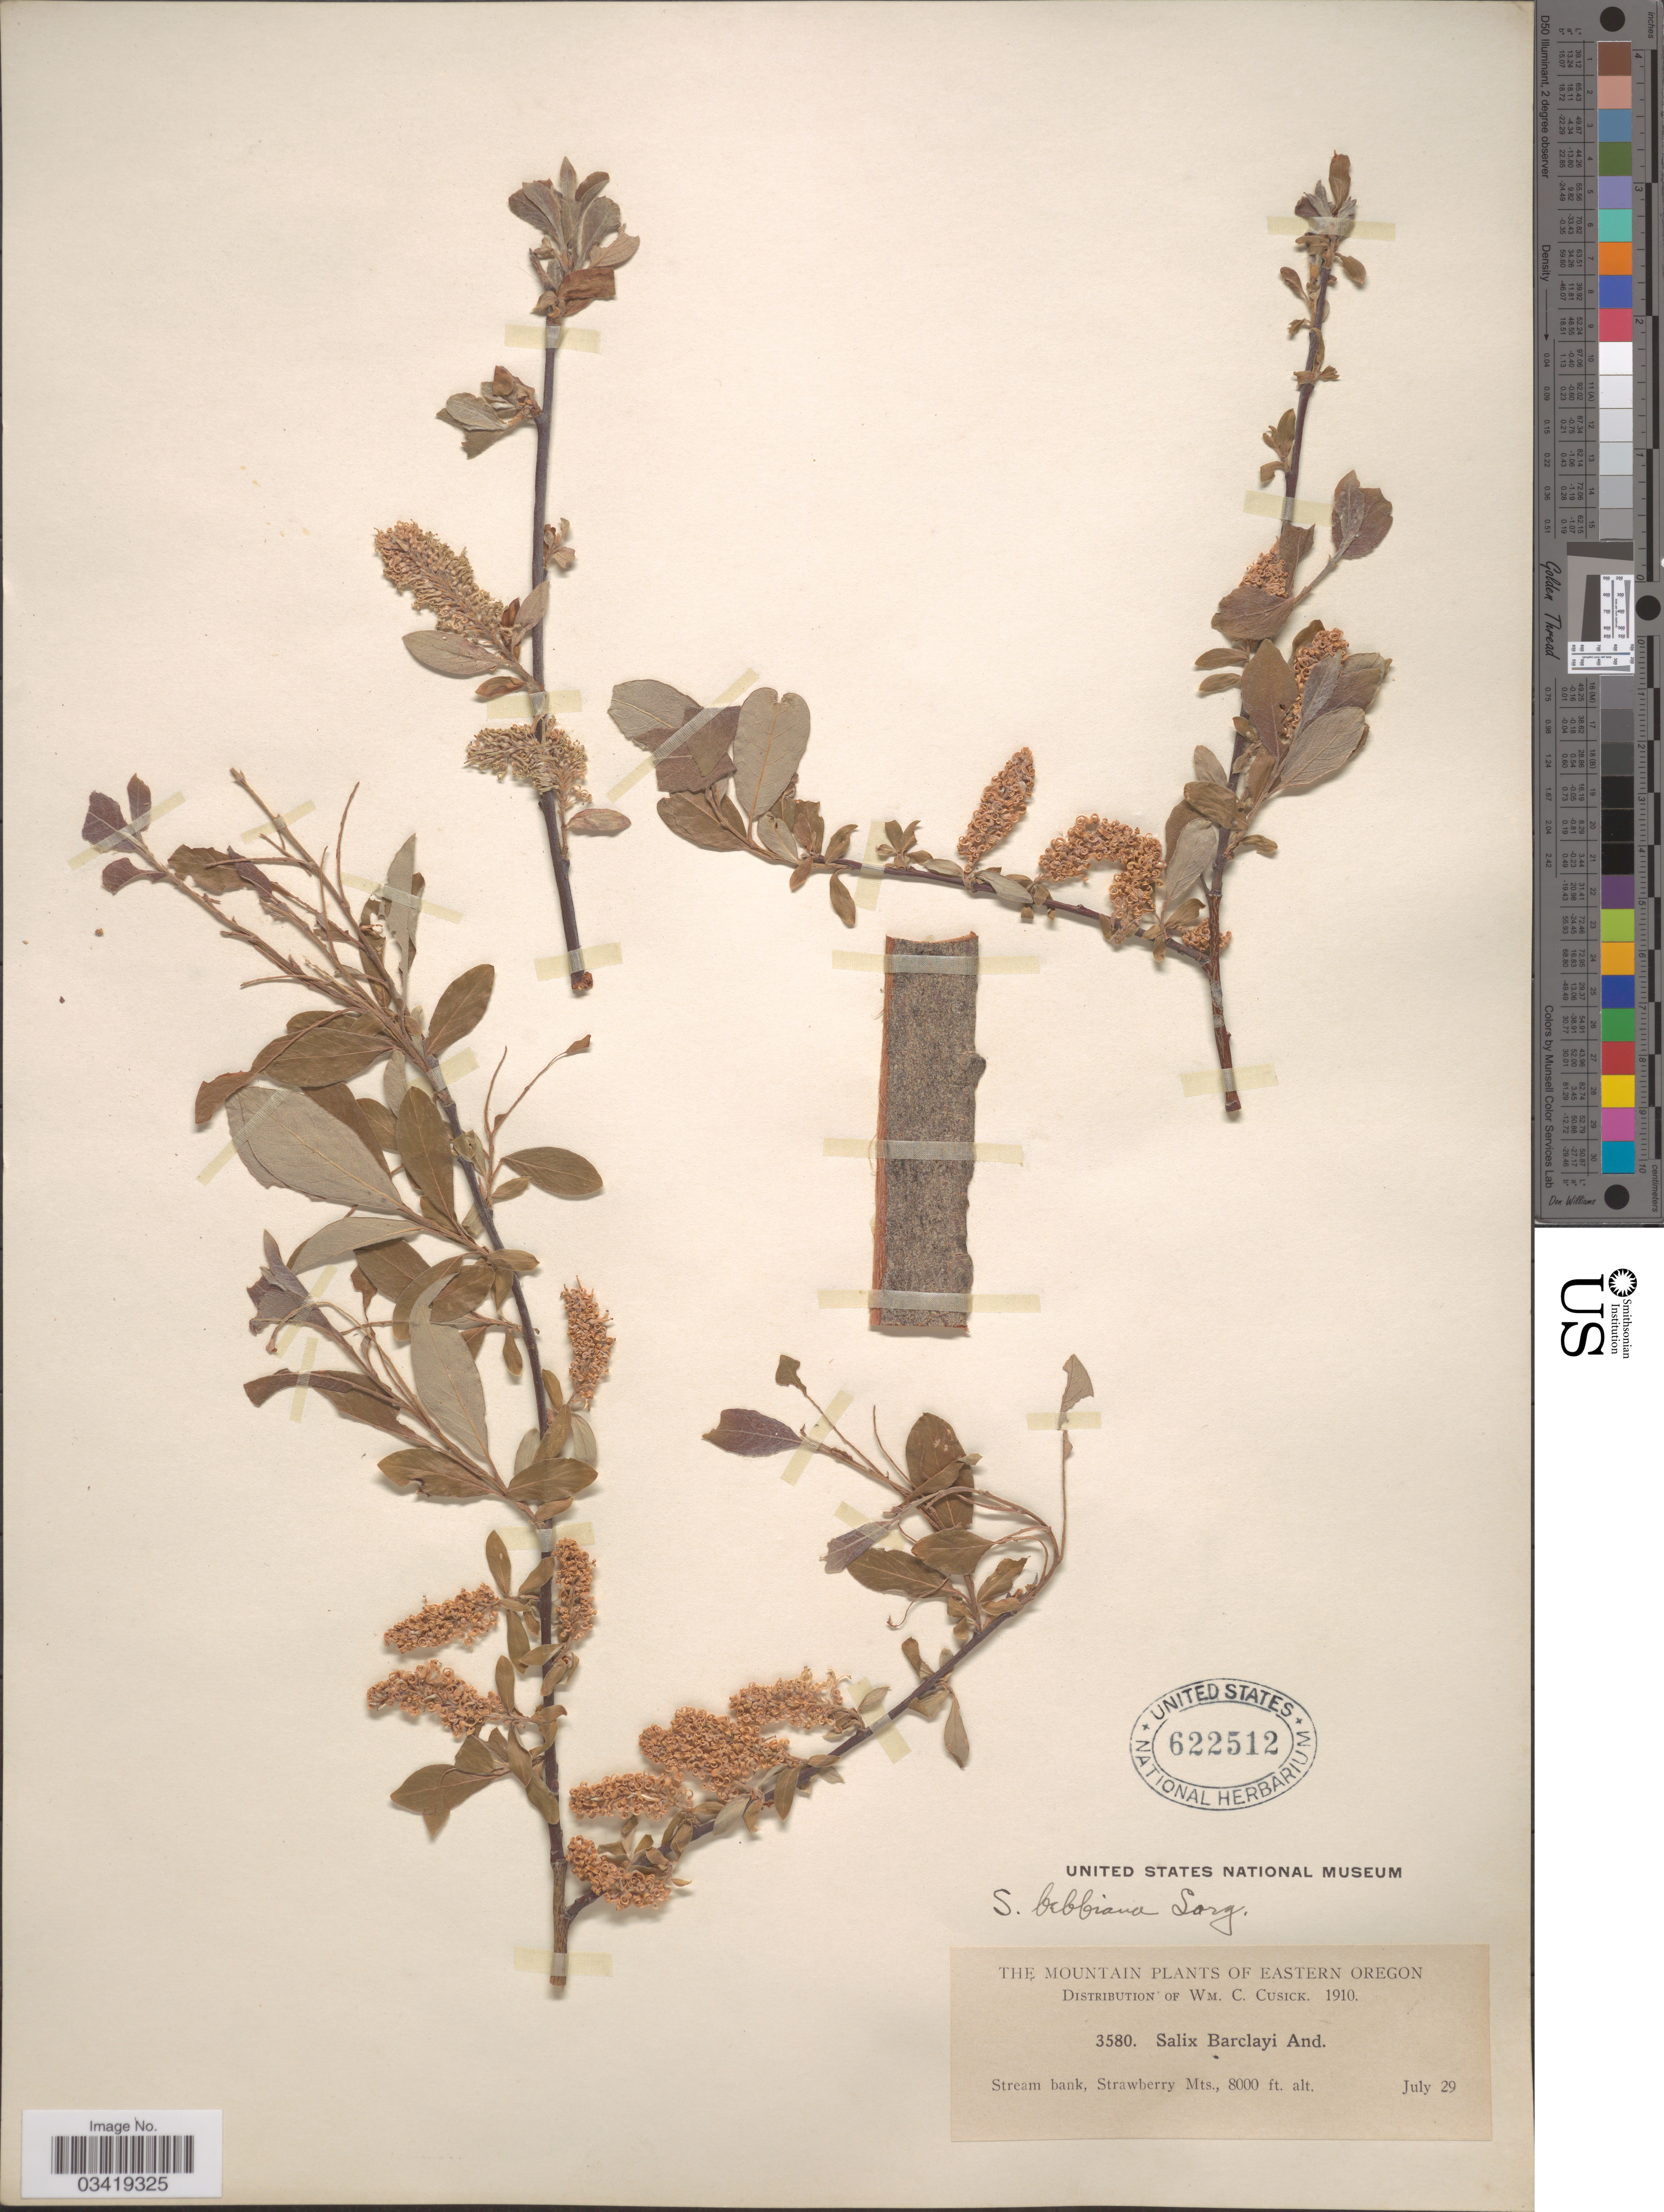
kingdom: Plantae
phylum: Tracheophyta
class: Magnoliopsida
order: Malpighiales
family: Salicaceae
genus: Salix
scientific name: Salix bebbiana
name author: Sarg.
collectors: W. C. Cusick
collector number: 3580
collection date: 1910-09-29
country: United States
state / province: Oregon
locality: Eastern Oregon. Strawberry Mts.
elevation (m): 2438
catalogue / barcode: US 622512